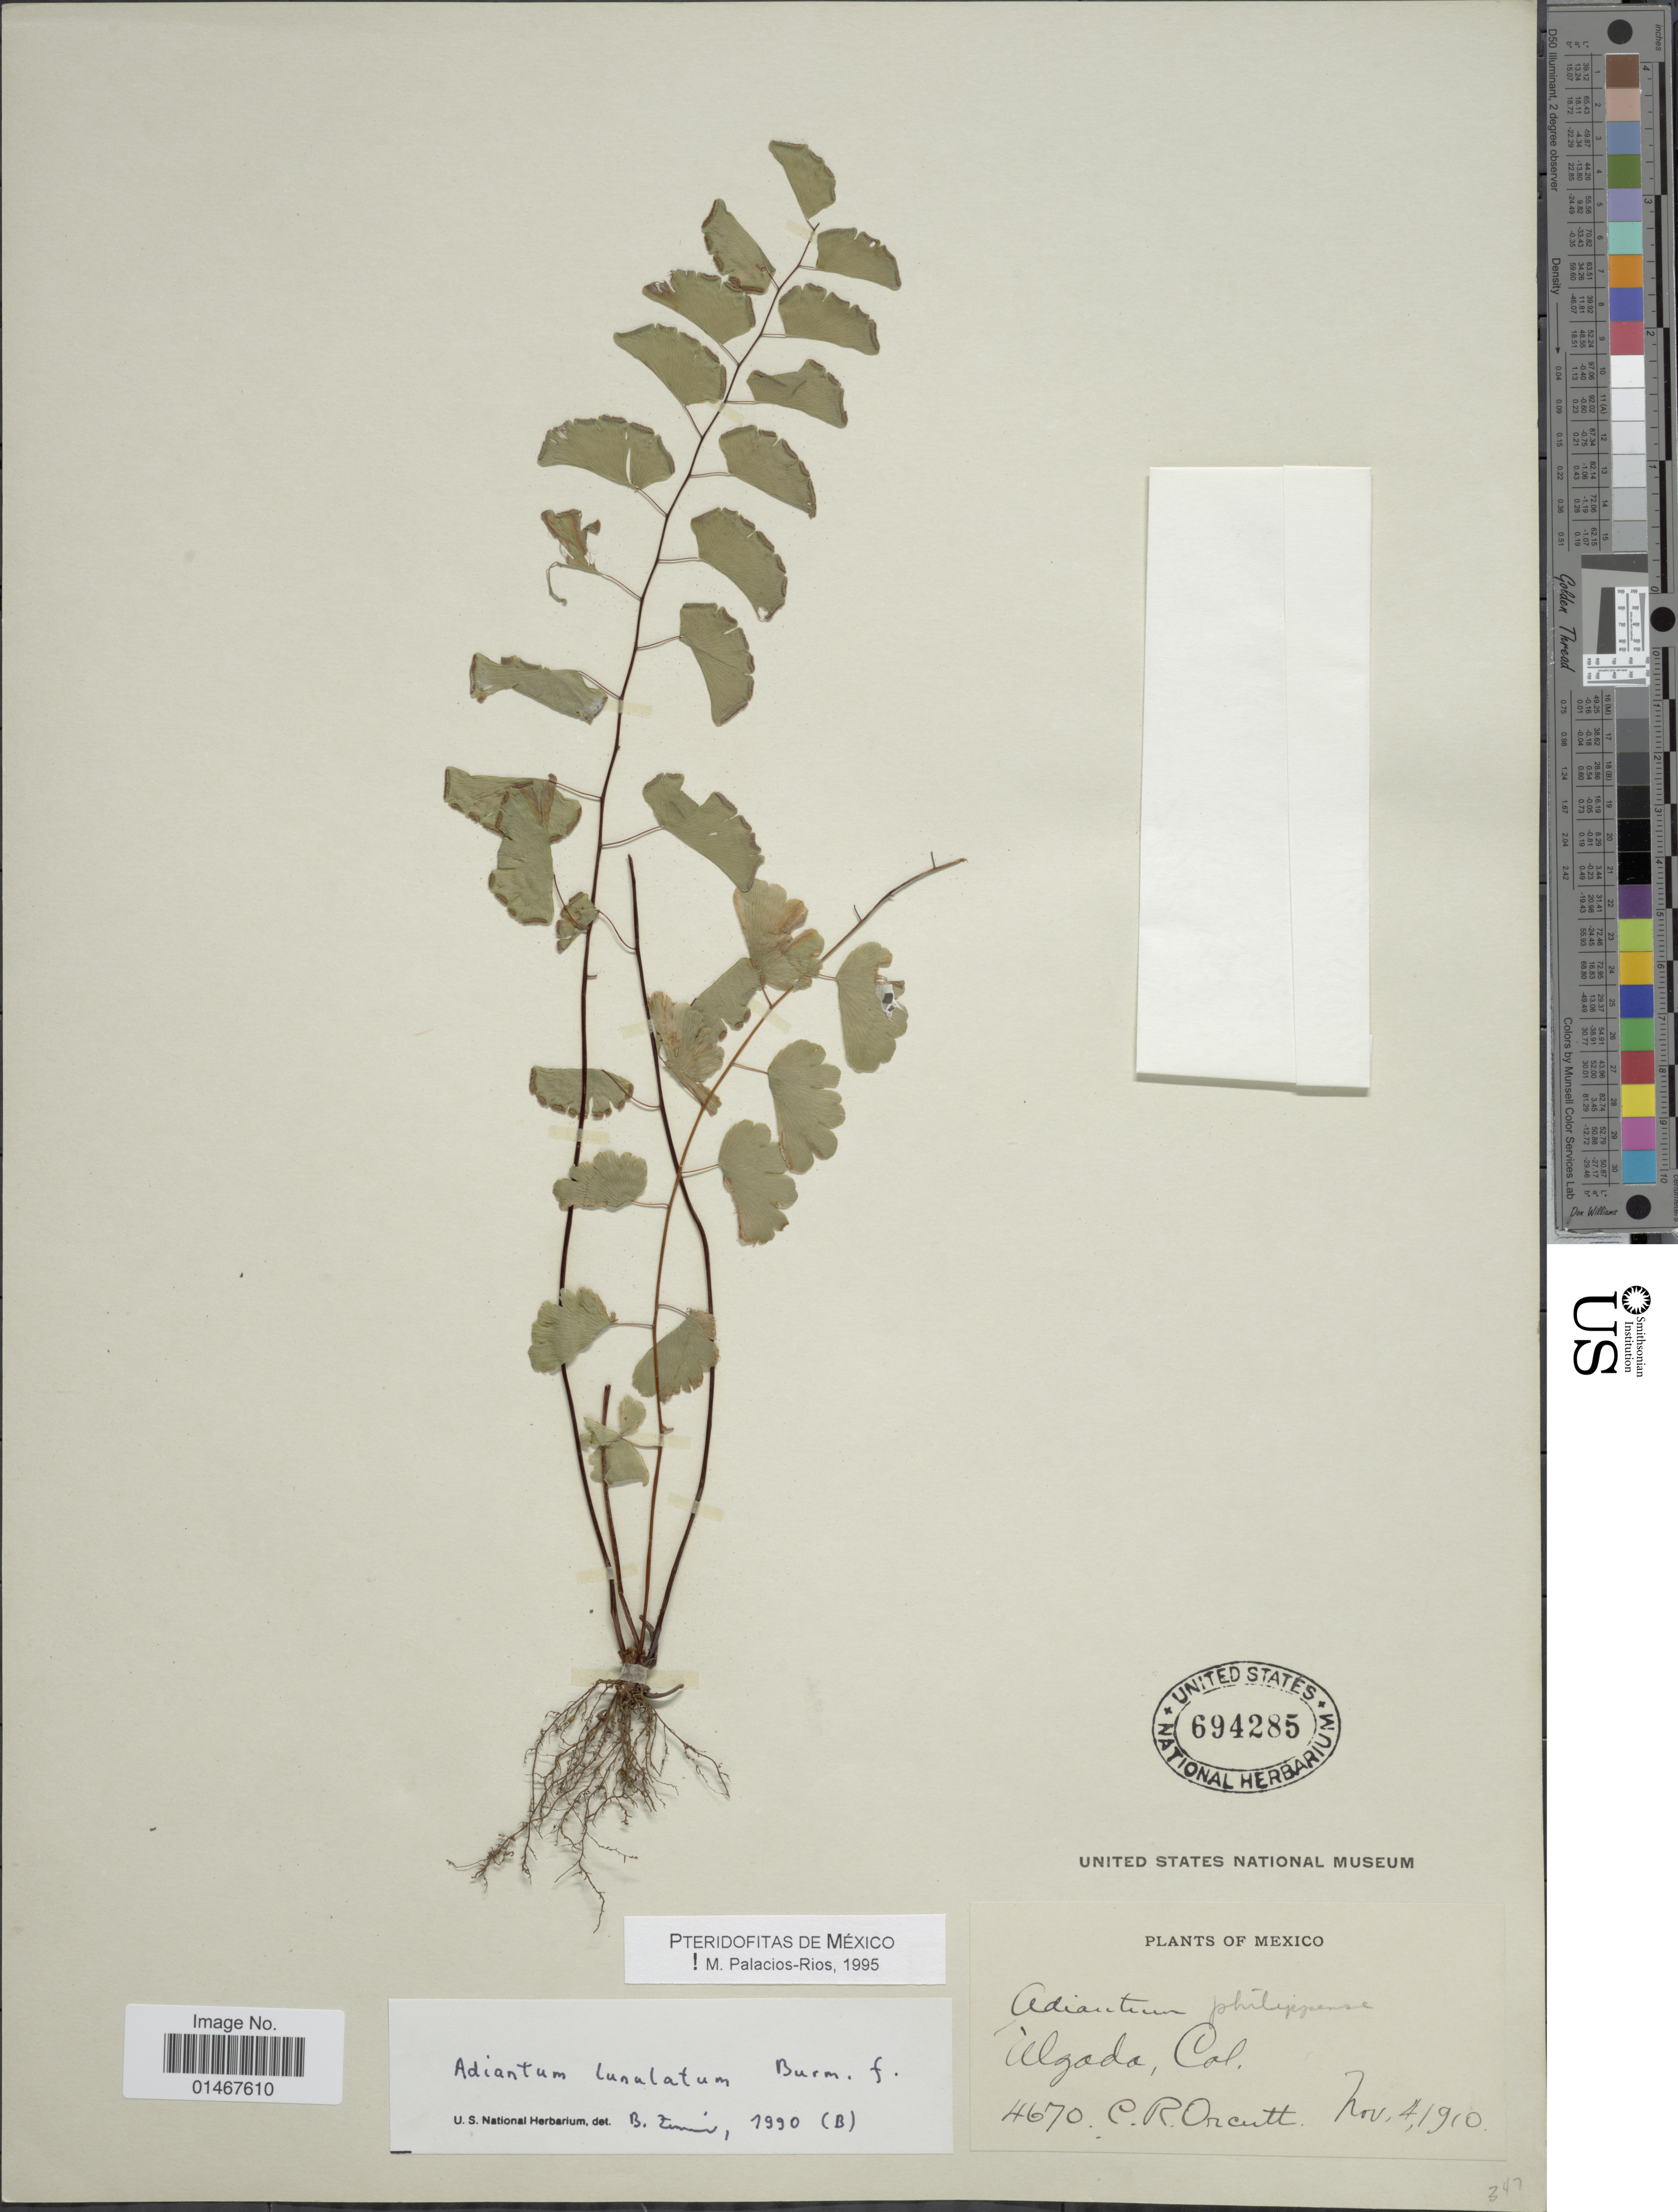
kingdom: Plantae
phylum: Tracheophyta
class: Polypodiopsida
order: Polypodiales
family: Pteridaceae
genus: Adiantum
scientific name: Adiantum philippense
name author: L.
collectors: C. R. Orcutt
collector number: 4670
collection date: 1910-11-04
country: Mexico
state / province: Colima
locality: Algada, Col.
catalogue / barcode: US 694285